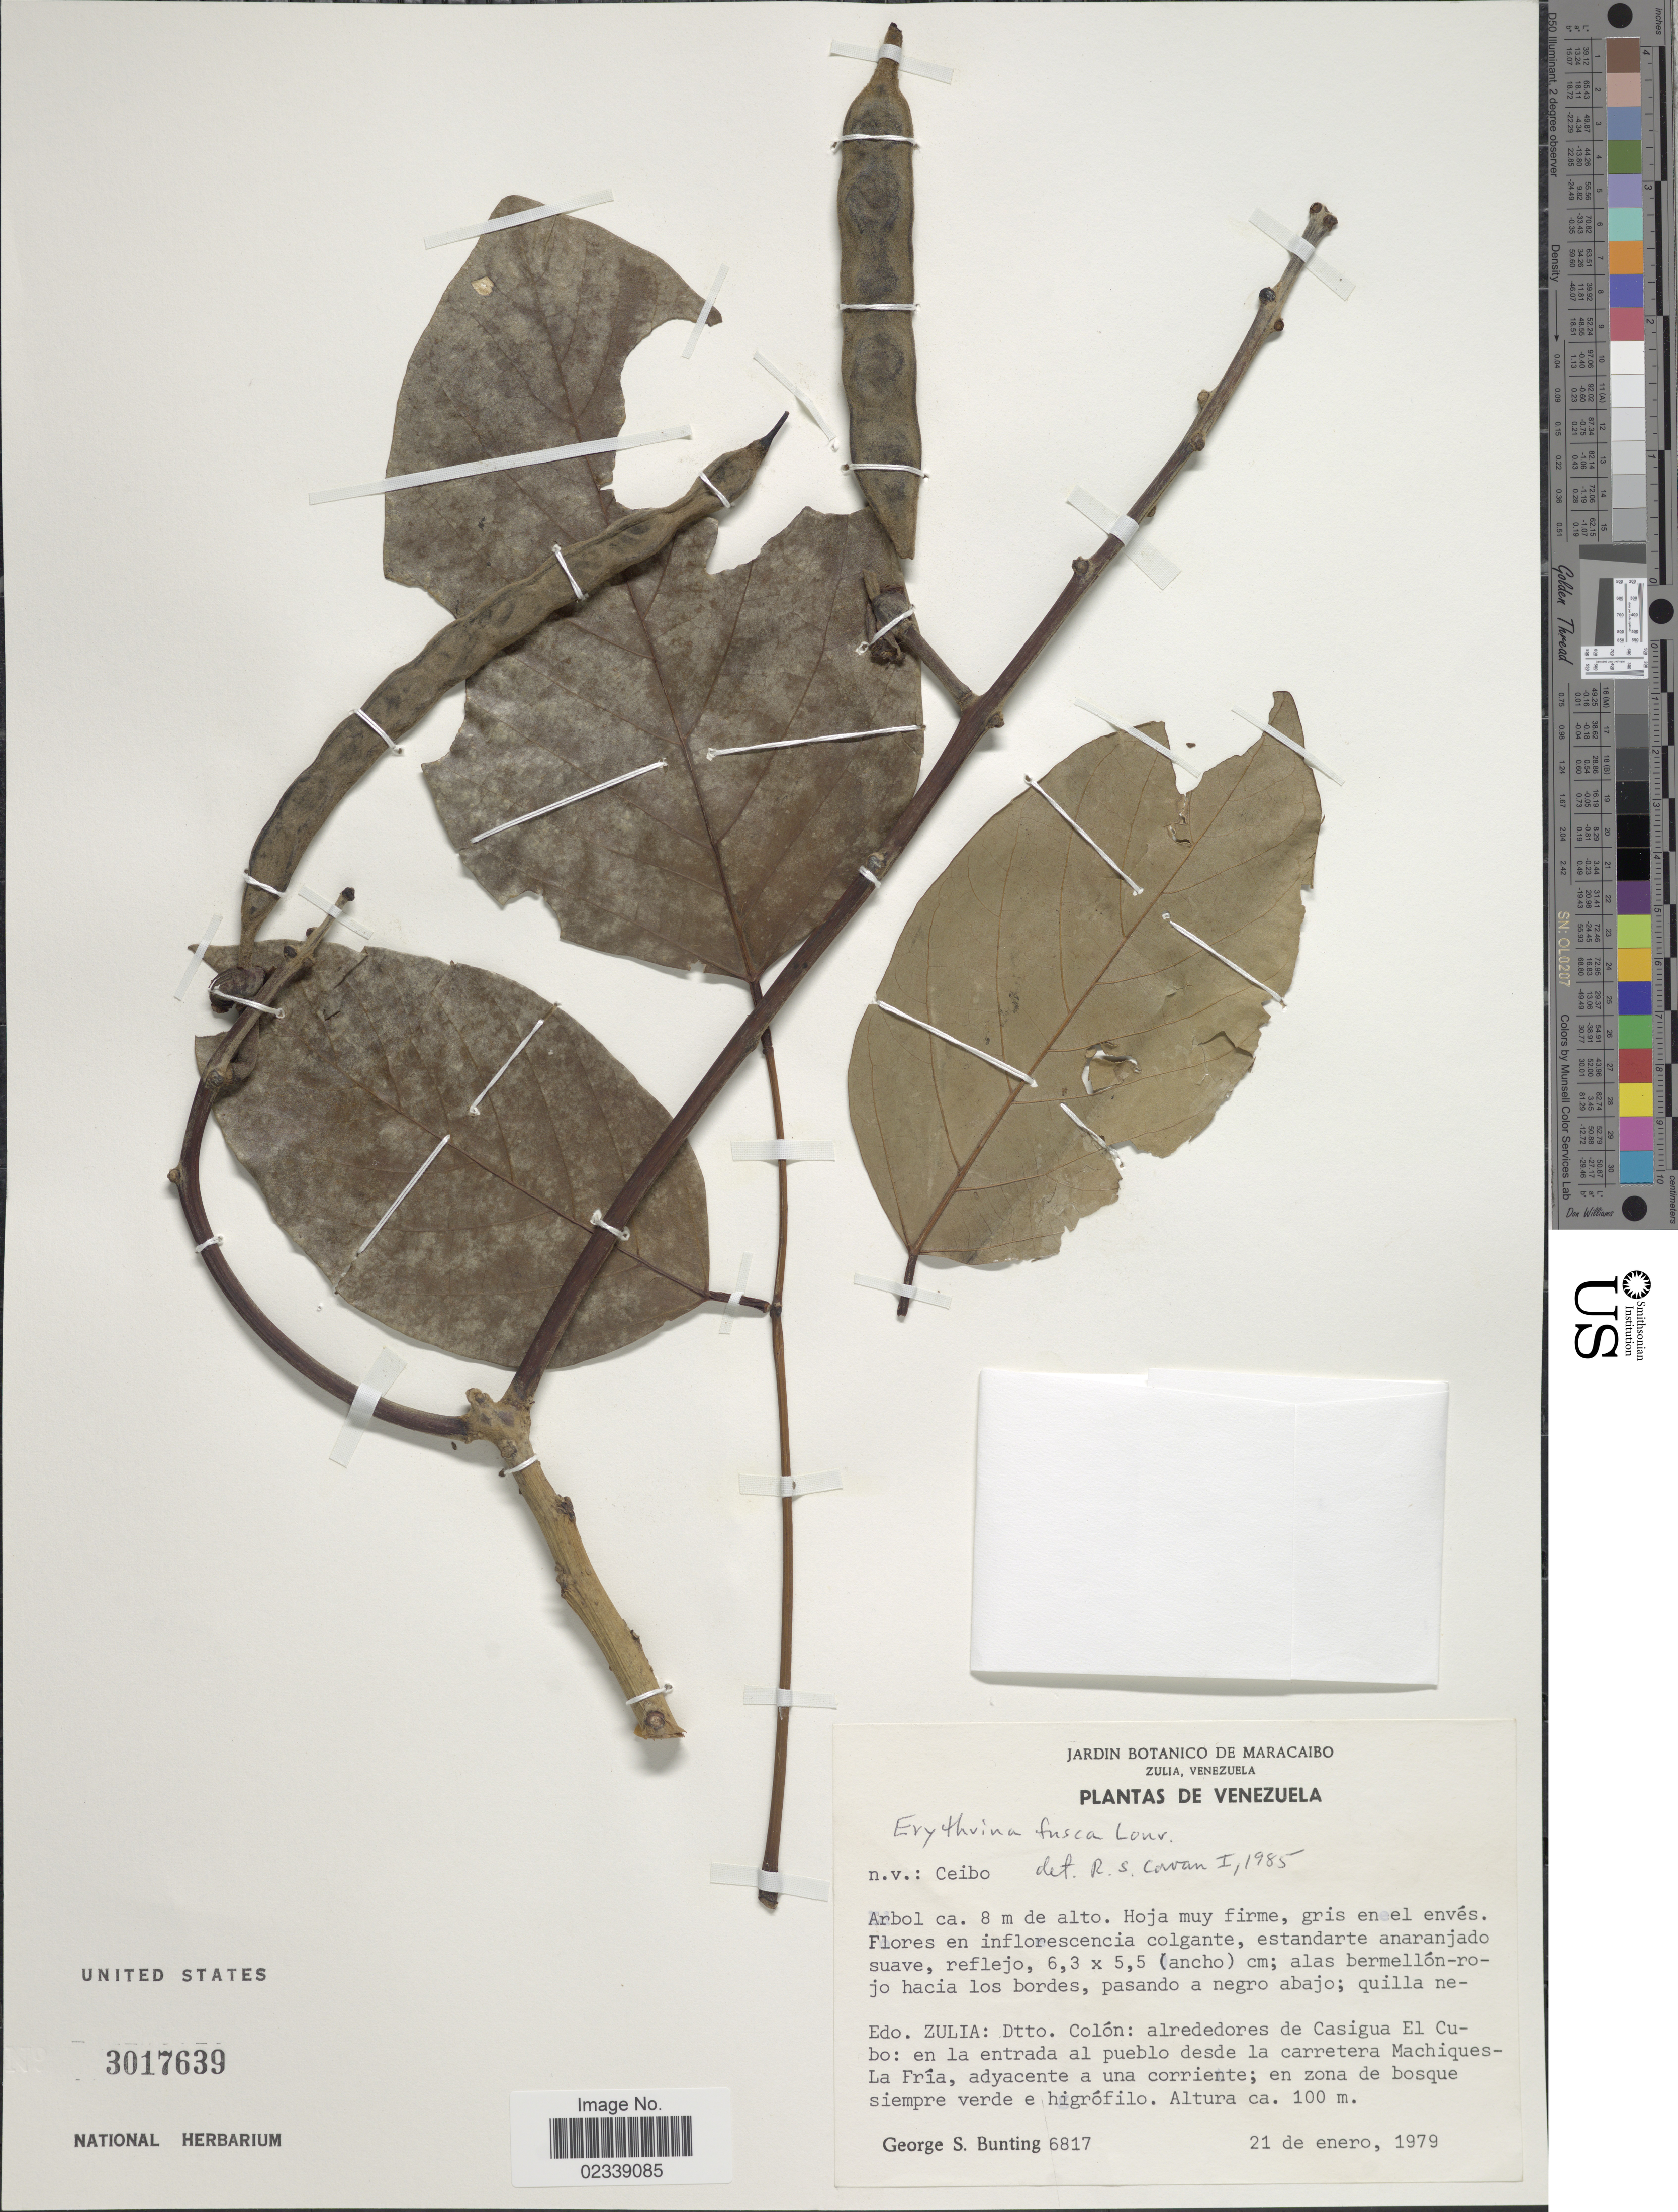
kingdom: Plantae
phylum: Tracheophyta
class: Magnoliopsida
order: Fabales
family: Fabaceae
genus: Erythrina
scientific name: Erythrina fusca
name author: Lour.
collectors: G. S. Bunting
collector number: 6817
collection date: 1979-01-21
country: Venezuela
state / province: Zulia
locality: Dtto. Colon, alrededores de Casigua El Cubo, en la entrada al pueblo desde la carretera Machiques-La Fria, adyacente a una corriente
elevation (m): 100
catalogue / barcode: US 3017639